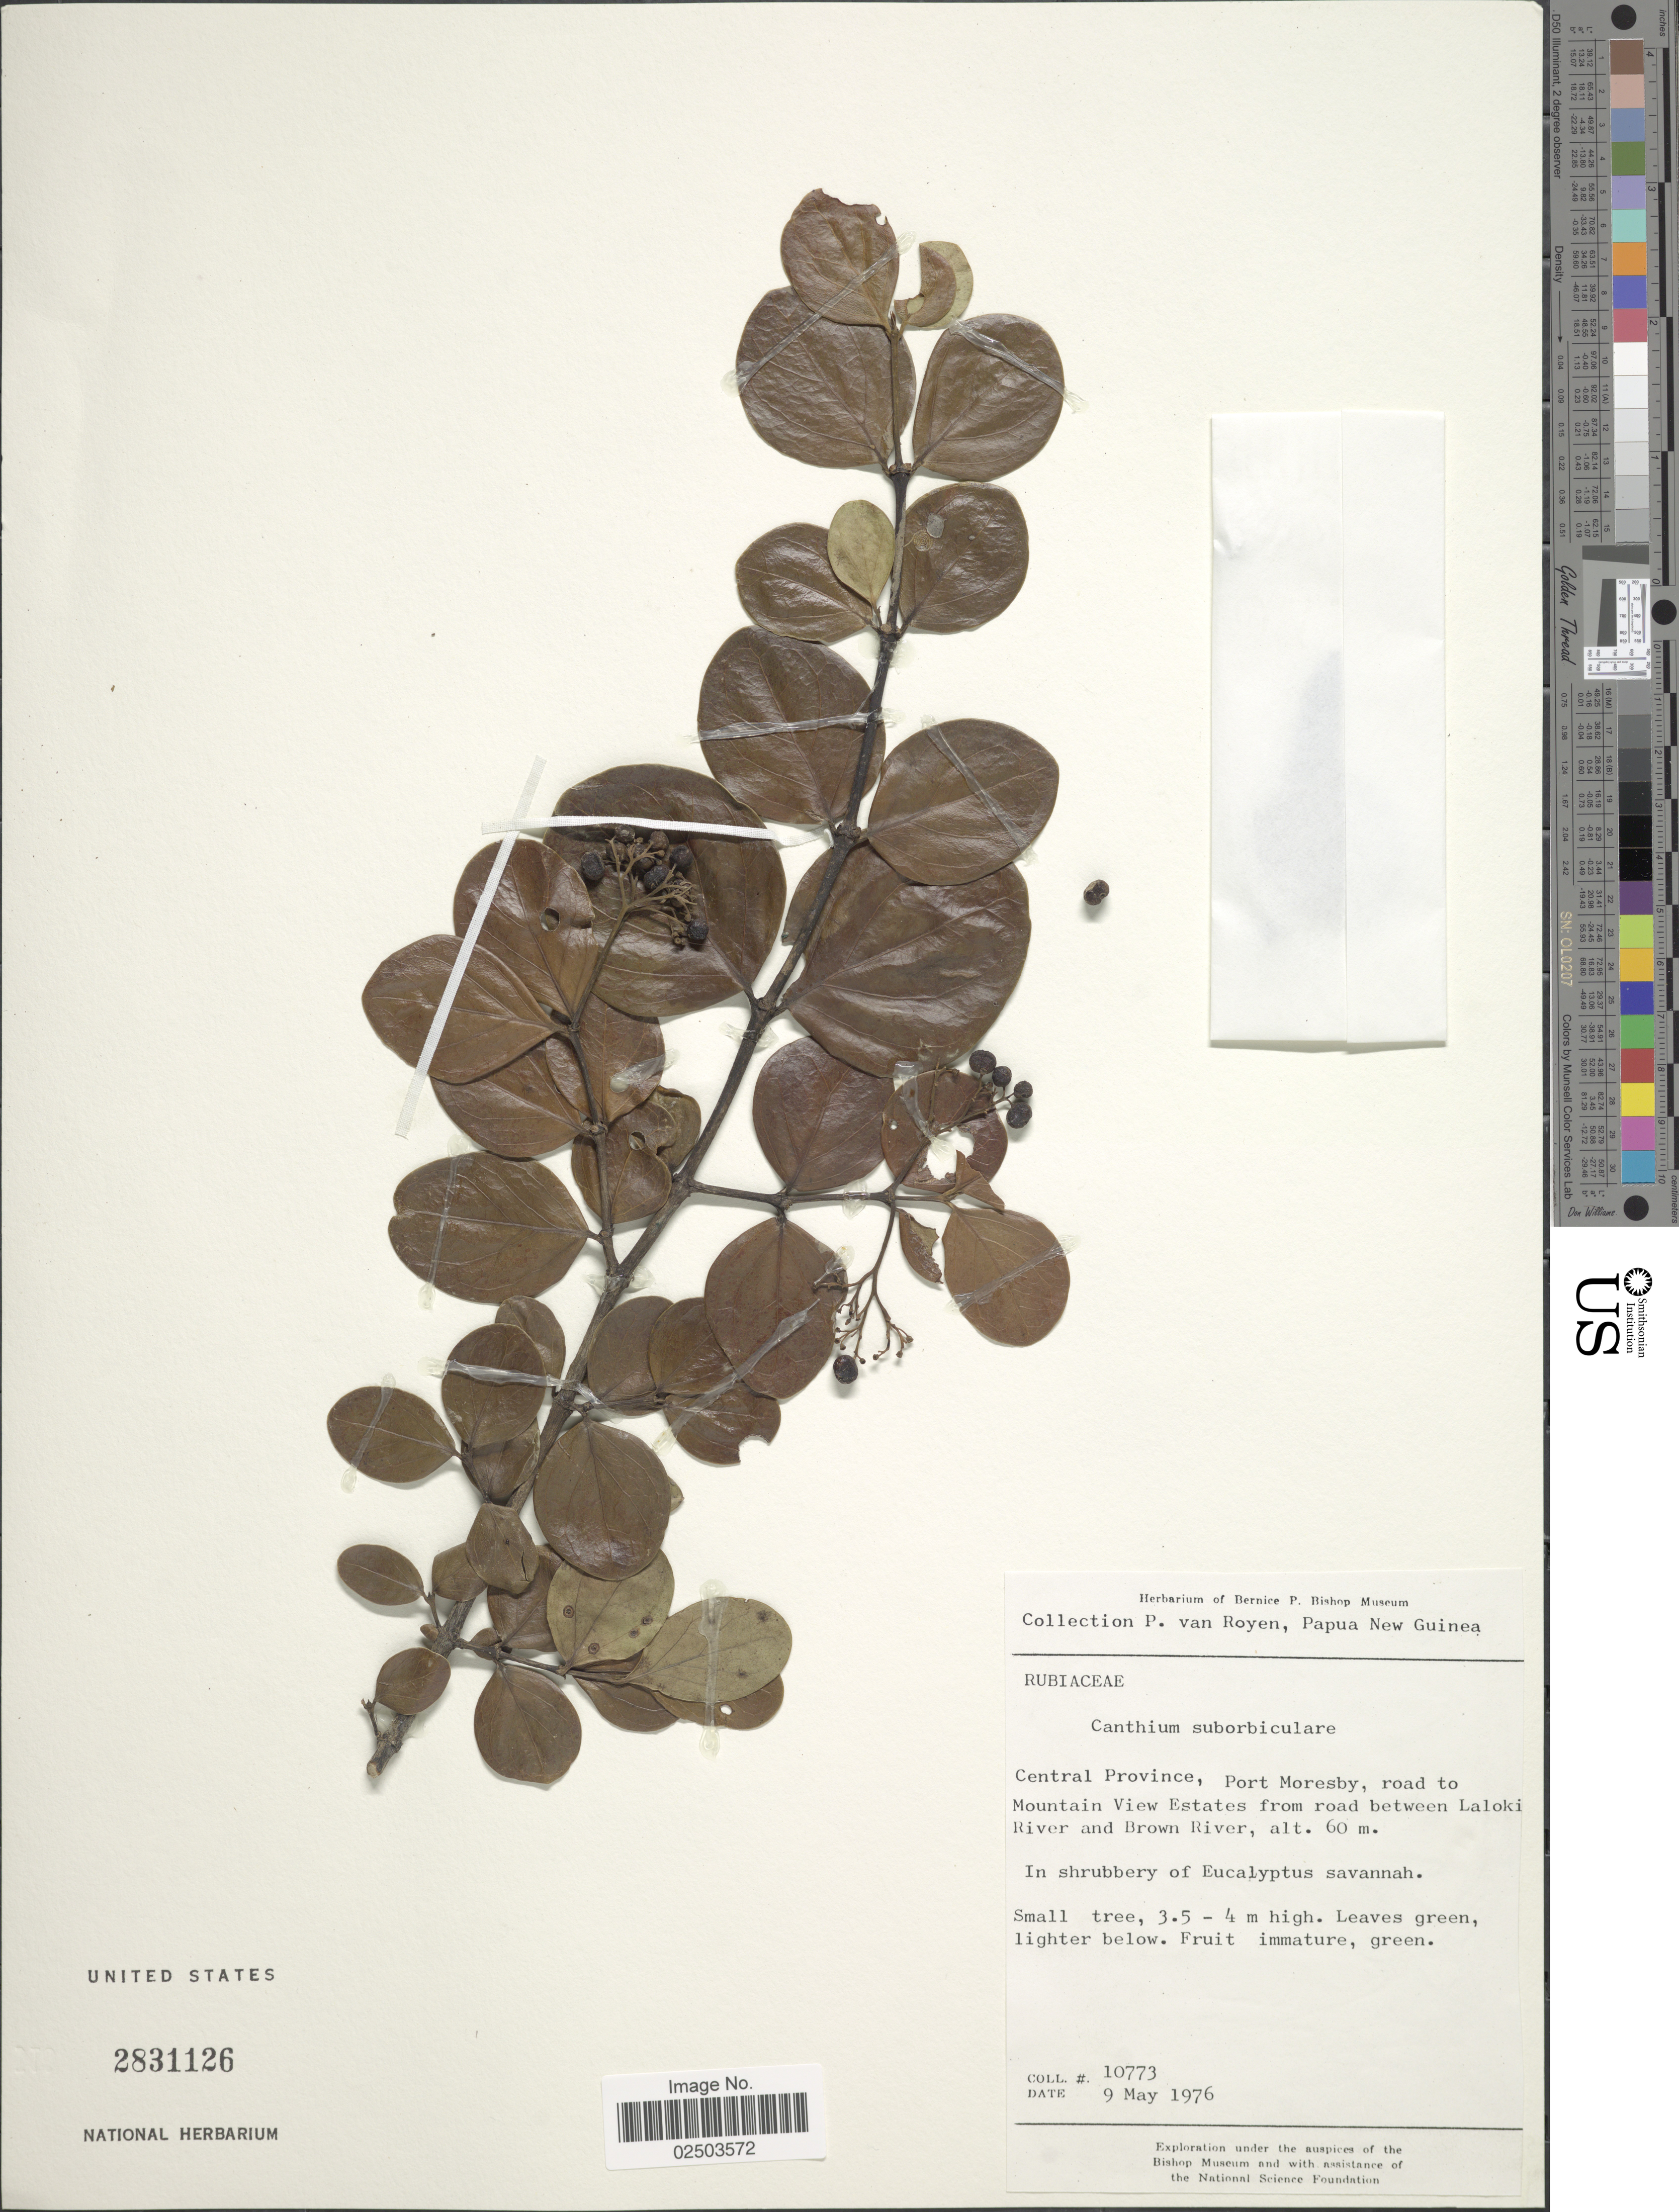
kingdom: Plantae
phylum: Tracheophyta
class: Magnoliopsida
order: Gentianales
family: Rubiaceae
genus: Psydrax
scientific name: Psydrax suborbicularis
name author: (C.T. White) S. T. Reynolds & R.J.F. Hend.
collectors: P. van Royen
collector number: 10773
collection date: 1976-05-09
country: Papua New Guinea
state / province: Central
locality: Central Province, Port Moresby, road to Mountain View Estates from road between Laloki River and Brown River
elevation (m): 60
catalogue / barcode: US 2831126